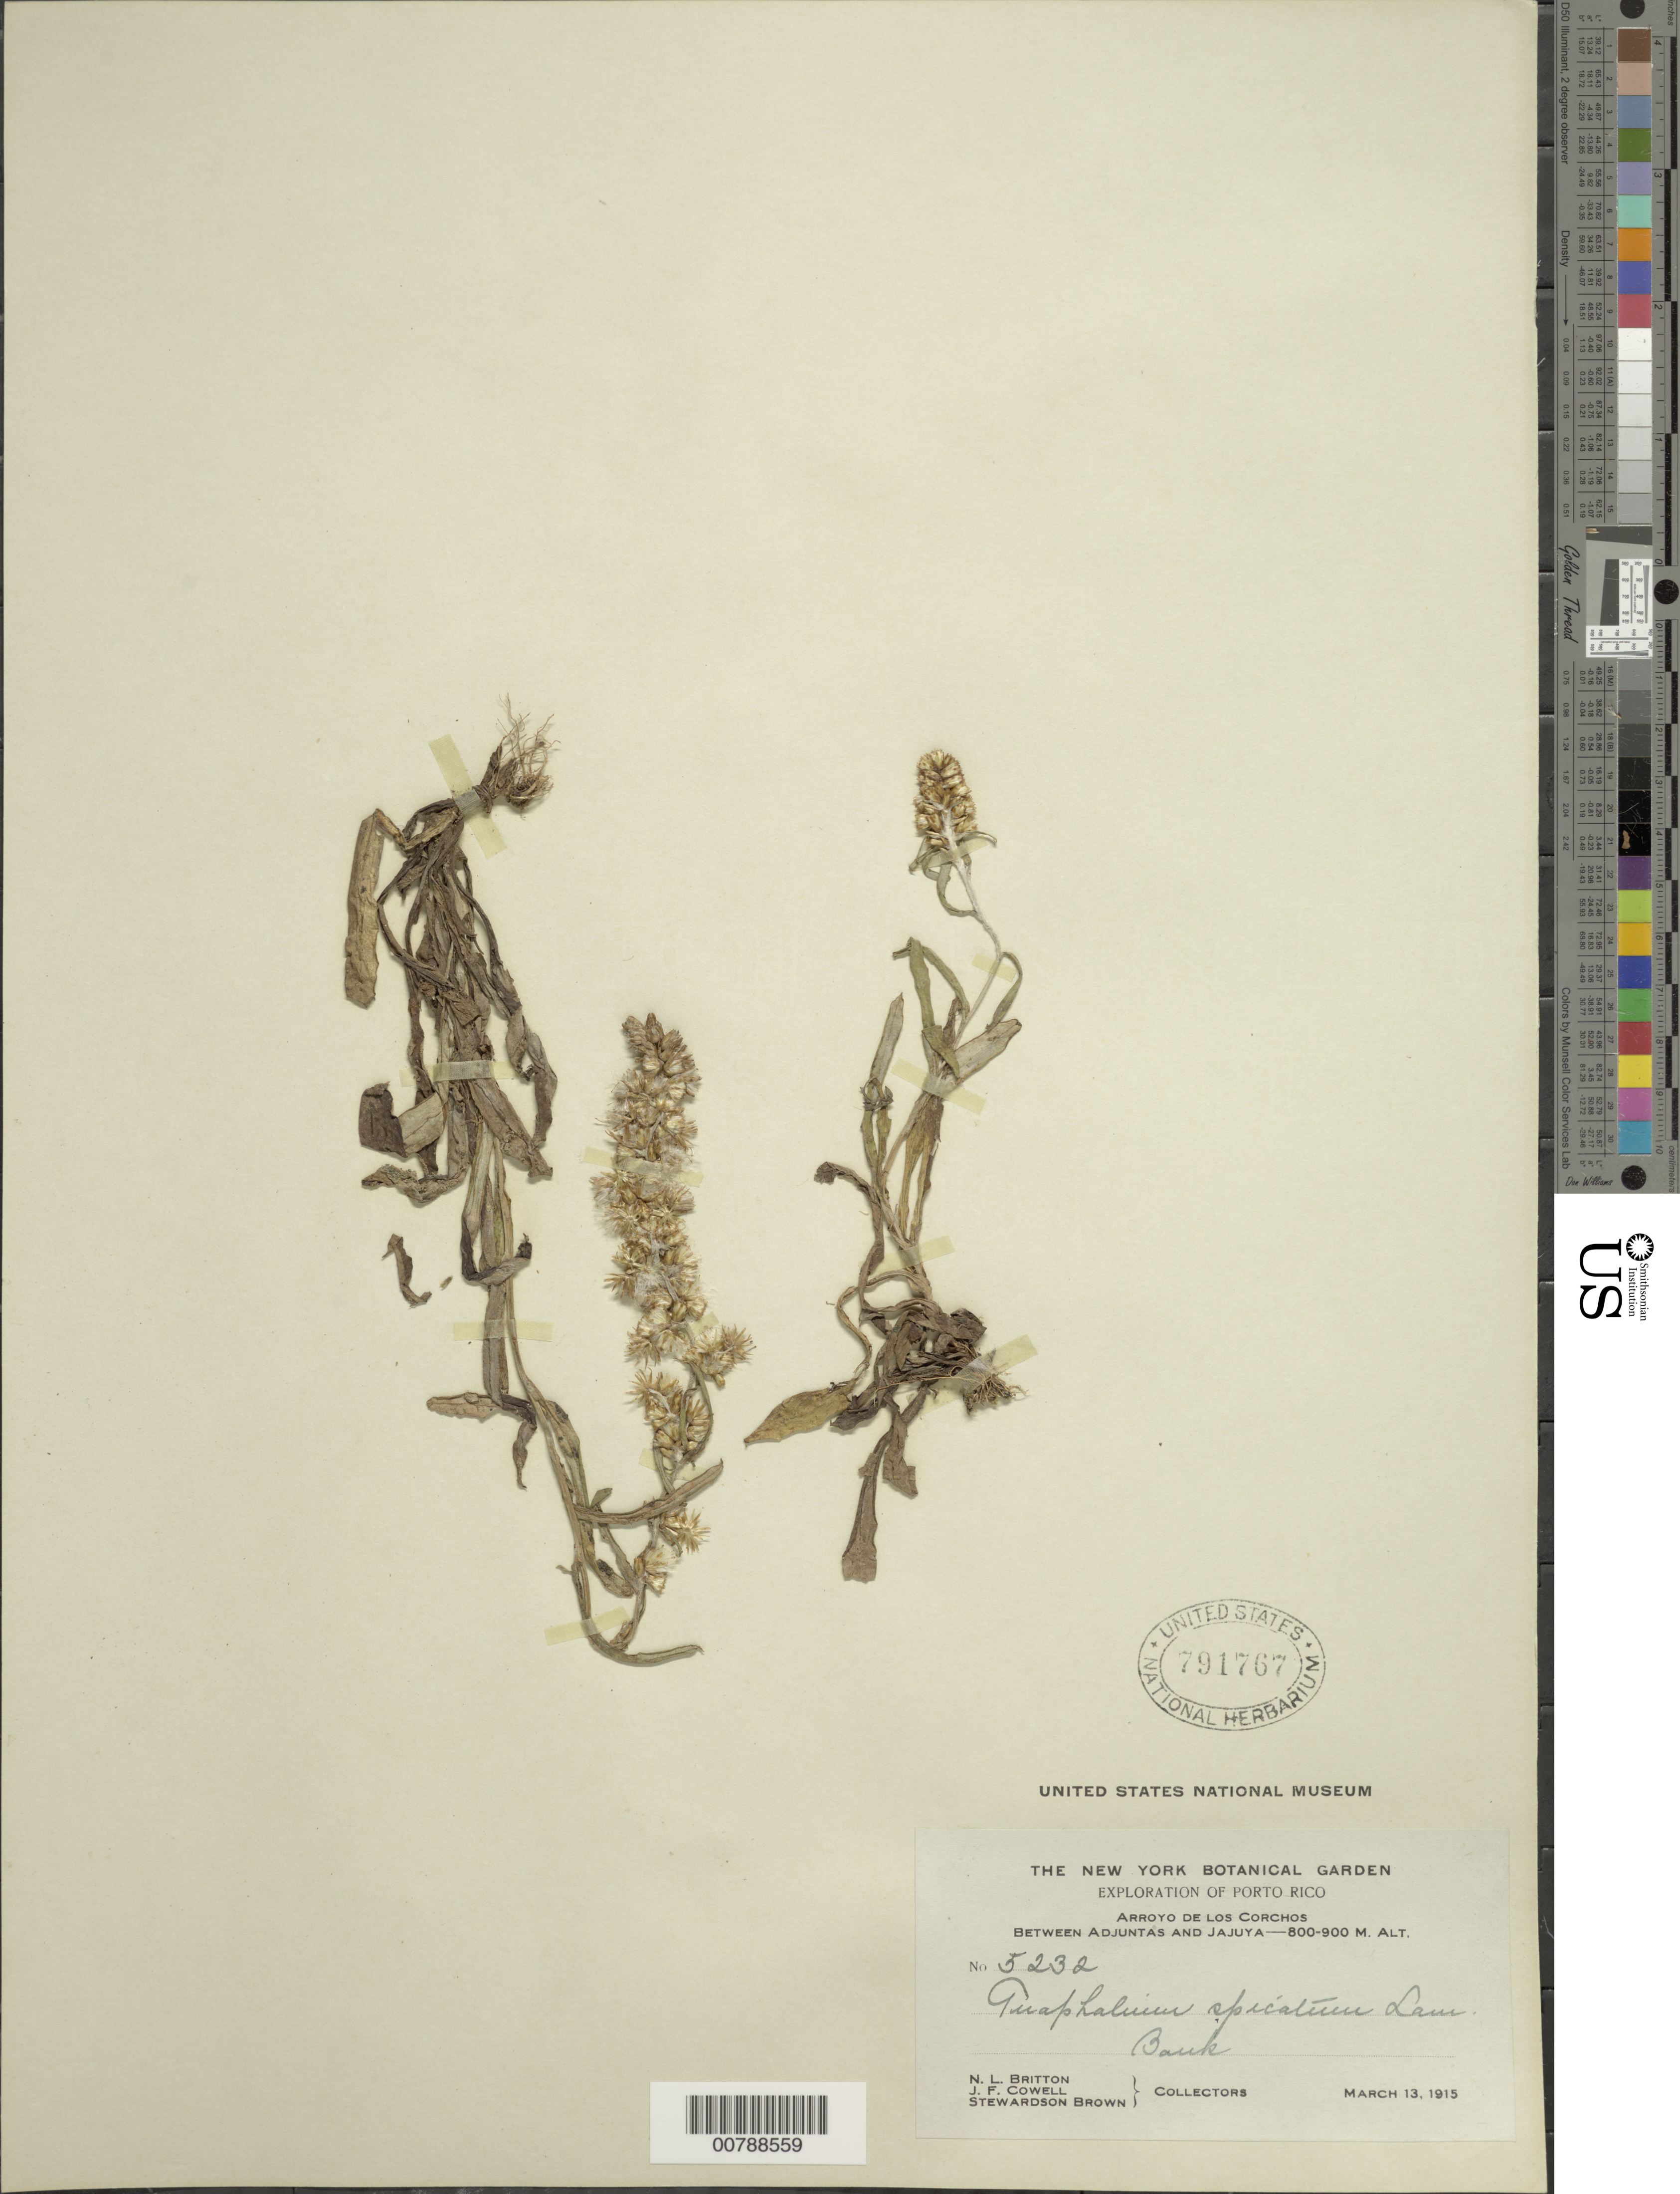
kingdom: Plantae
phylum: Tracheophyta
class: Magnoliopsida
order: Asterales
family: Asteraceae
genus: Gamochaeta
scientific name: Gamochaeta coarctata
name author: (Willd.) Kerguélen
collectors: N. Britton, J. F. Cowell & S. Brown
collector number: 5232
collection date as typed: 13 Mar 1915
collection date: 1915-03-13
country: Puerto Rico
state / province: Adjuntas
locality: Arroyo de los Corchos, between Adjuntas and Jajuya, bank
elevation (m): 800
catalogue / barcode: US 791767